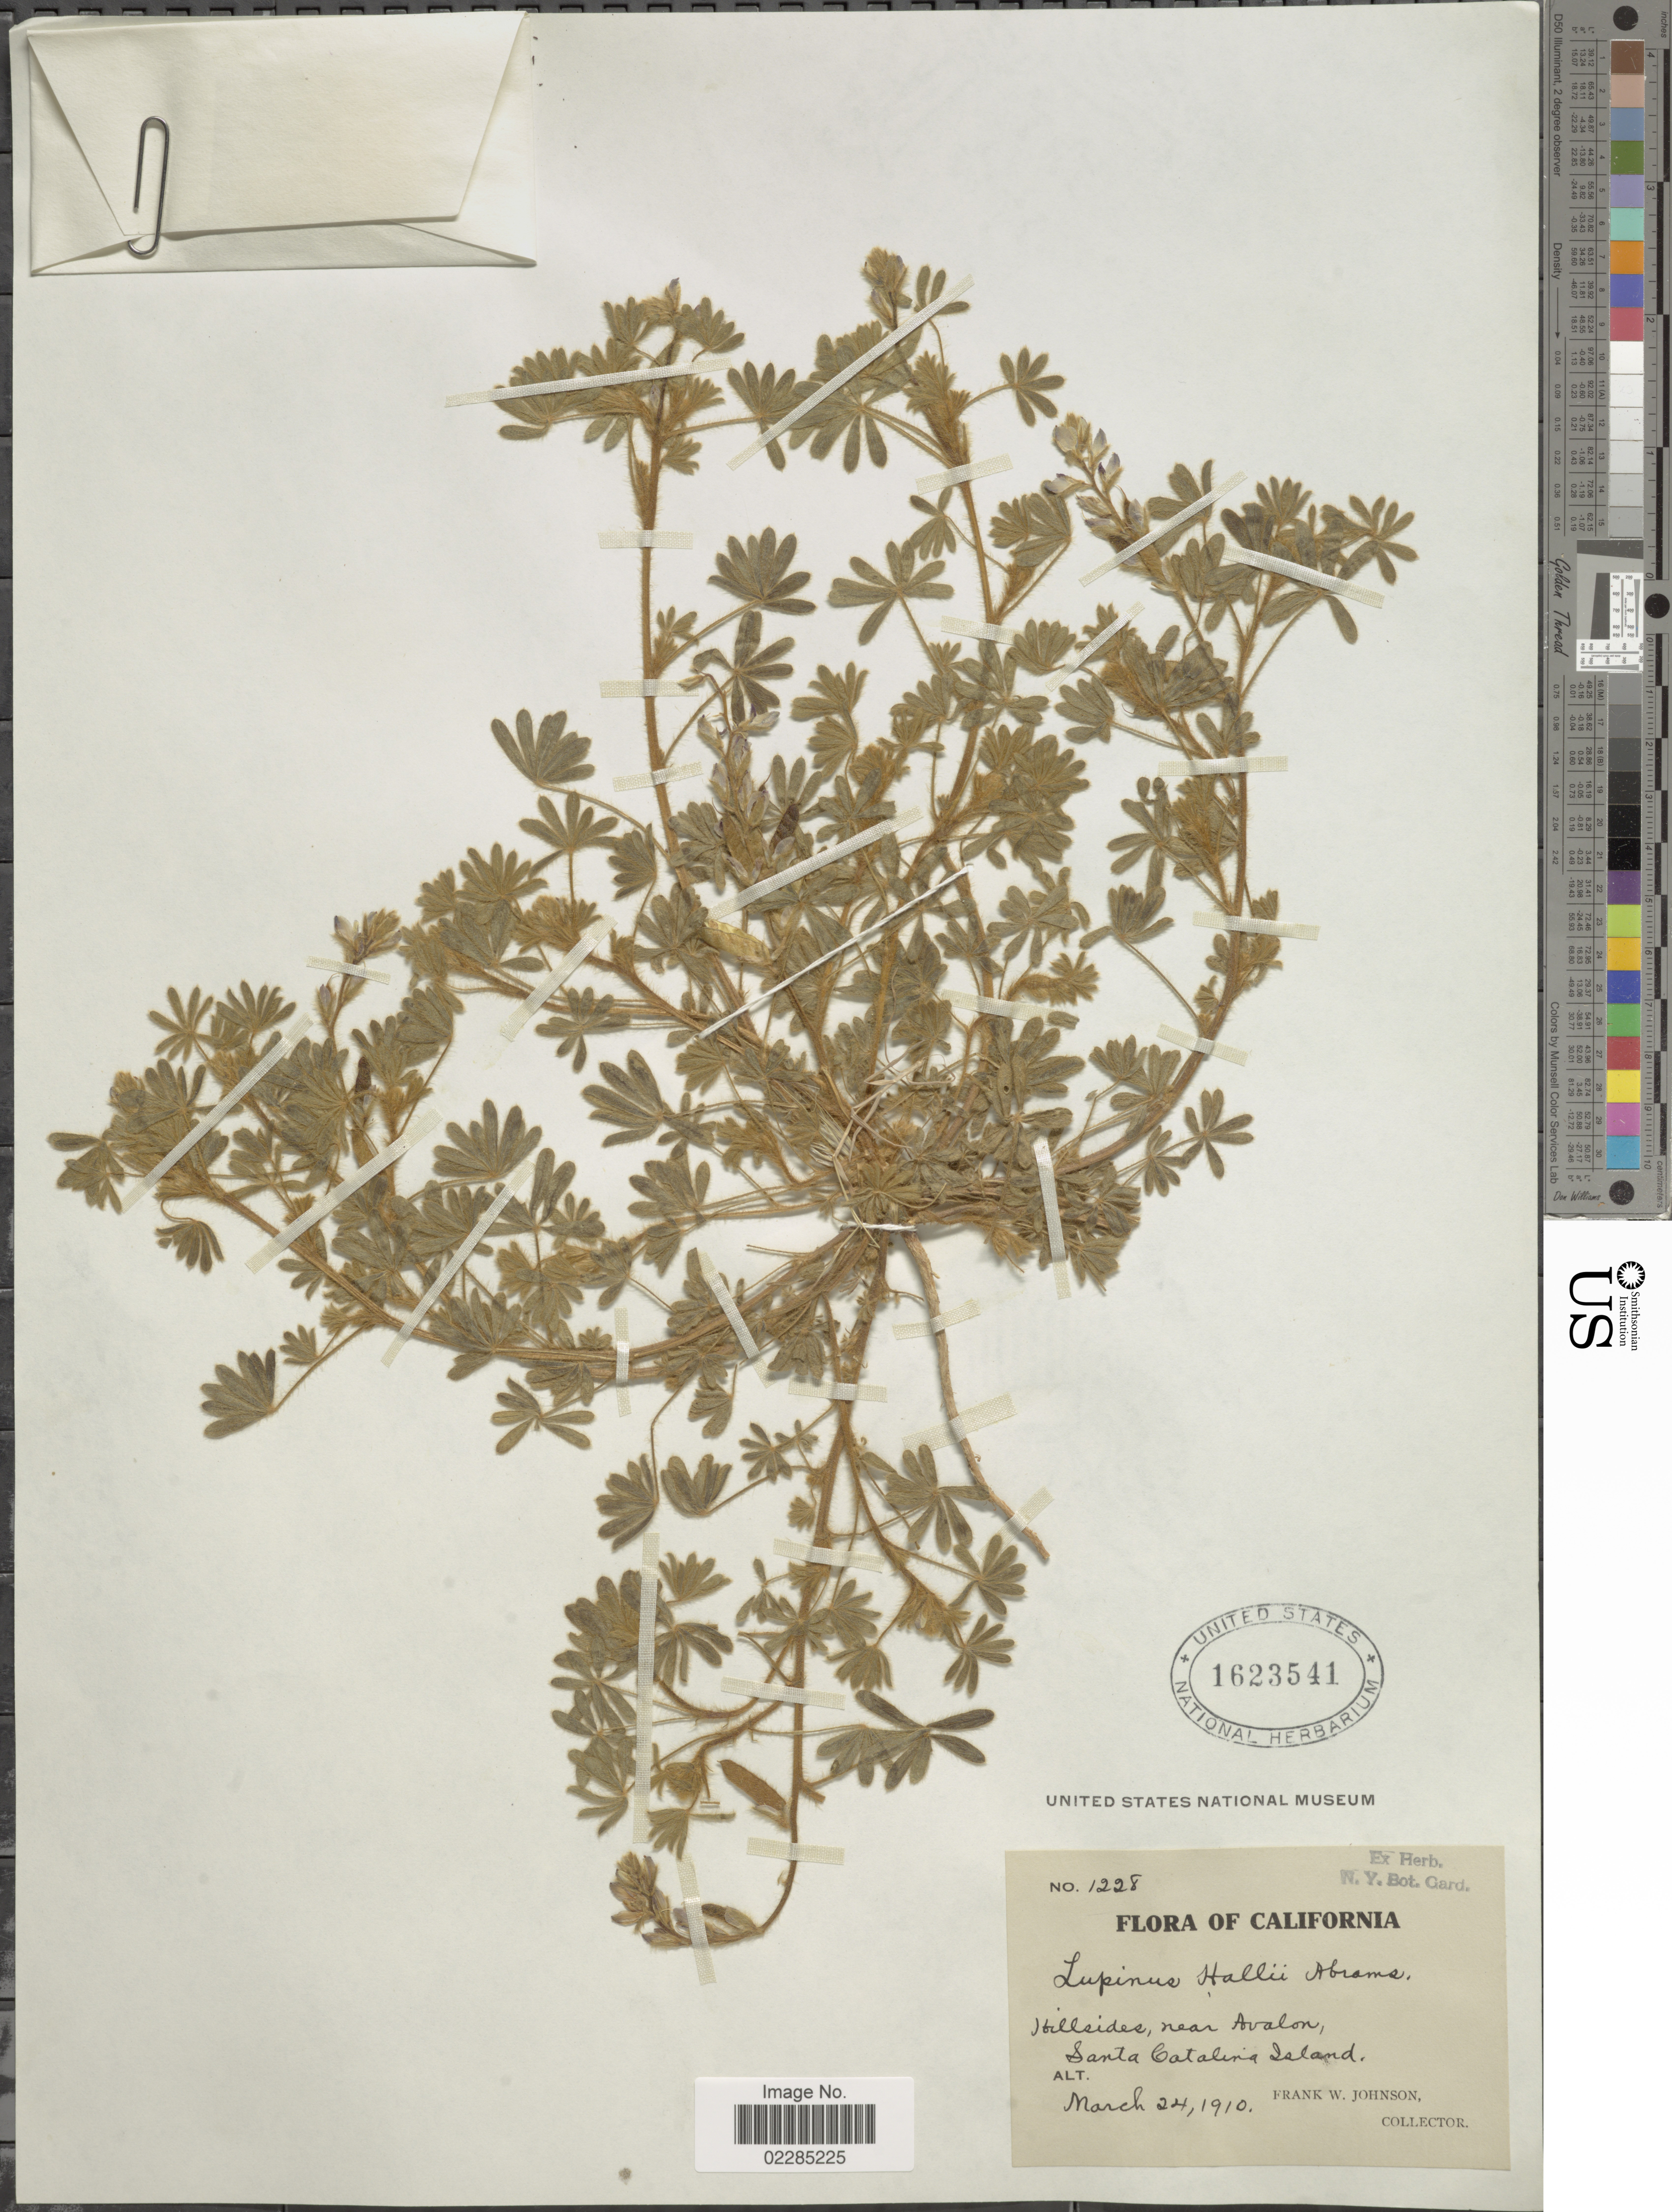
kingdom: Plantae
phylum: Tracheophyta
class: Magnoliopsida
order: Fabales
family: Fabaceae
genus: Lupinus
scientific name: Lupinus excubitus var. hallii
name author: (Abrams) C.P. Sm.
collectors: F. W. Johnson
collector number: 1228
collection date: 1910-03-24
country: United States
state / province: California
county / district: Los Angeles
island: Santa Catalina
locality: Hillsides near Avalon, Santa Catalina Island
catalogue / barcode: US 1623541